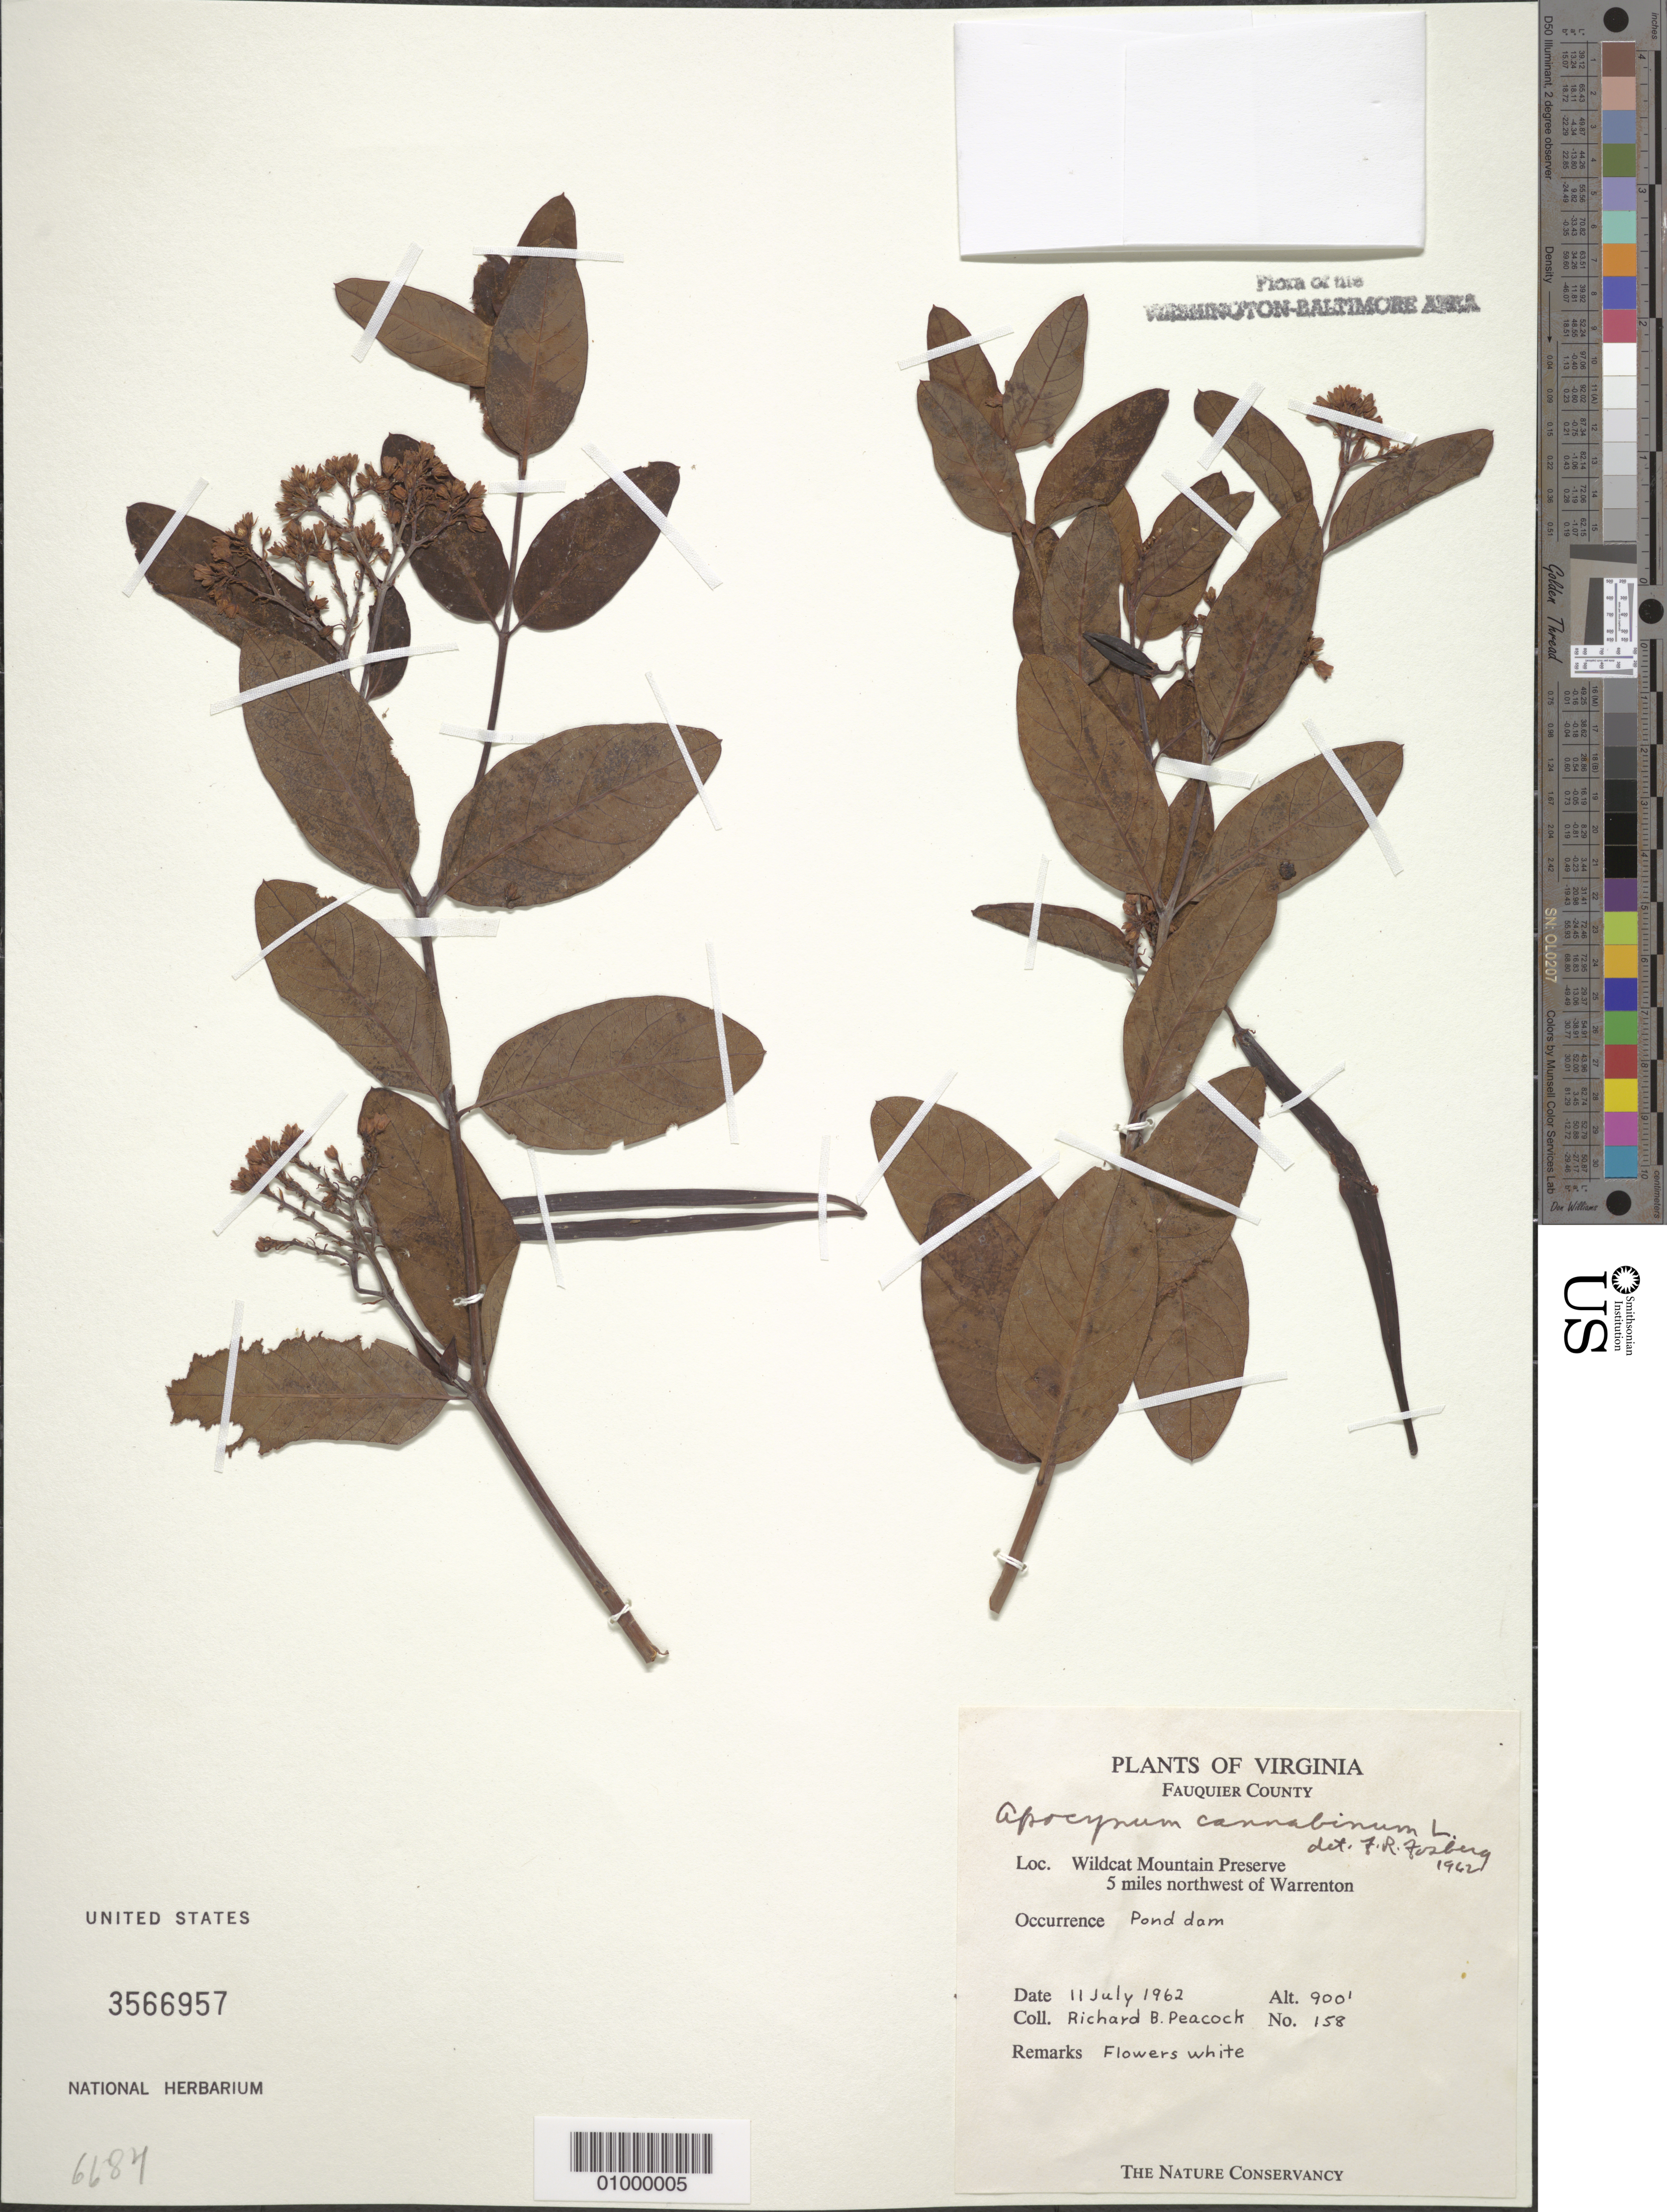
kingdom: Plantae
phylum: Tracheophyta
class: Magnoliopsida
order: Gentianales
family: Apocynaceae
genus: Apocynum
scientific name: Apocynum cannabinum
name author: L.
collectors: R. Peacock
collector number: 158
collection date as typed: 11 Jul 1962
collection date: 1962-07-11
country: United States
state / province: Virginia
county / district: Fauquier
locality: Wildcat Mountain Preserve, 5 miles northwest of Warrenton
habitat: pond dam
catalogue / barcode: US 3566957